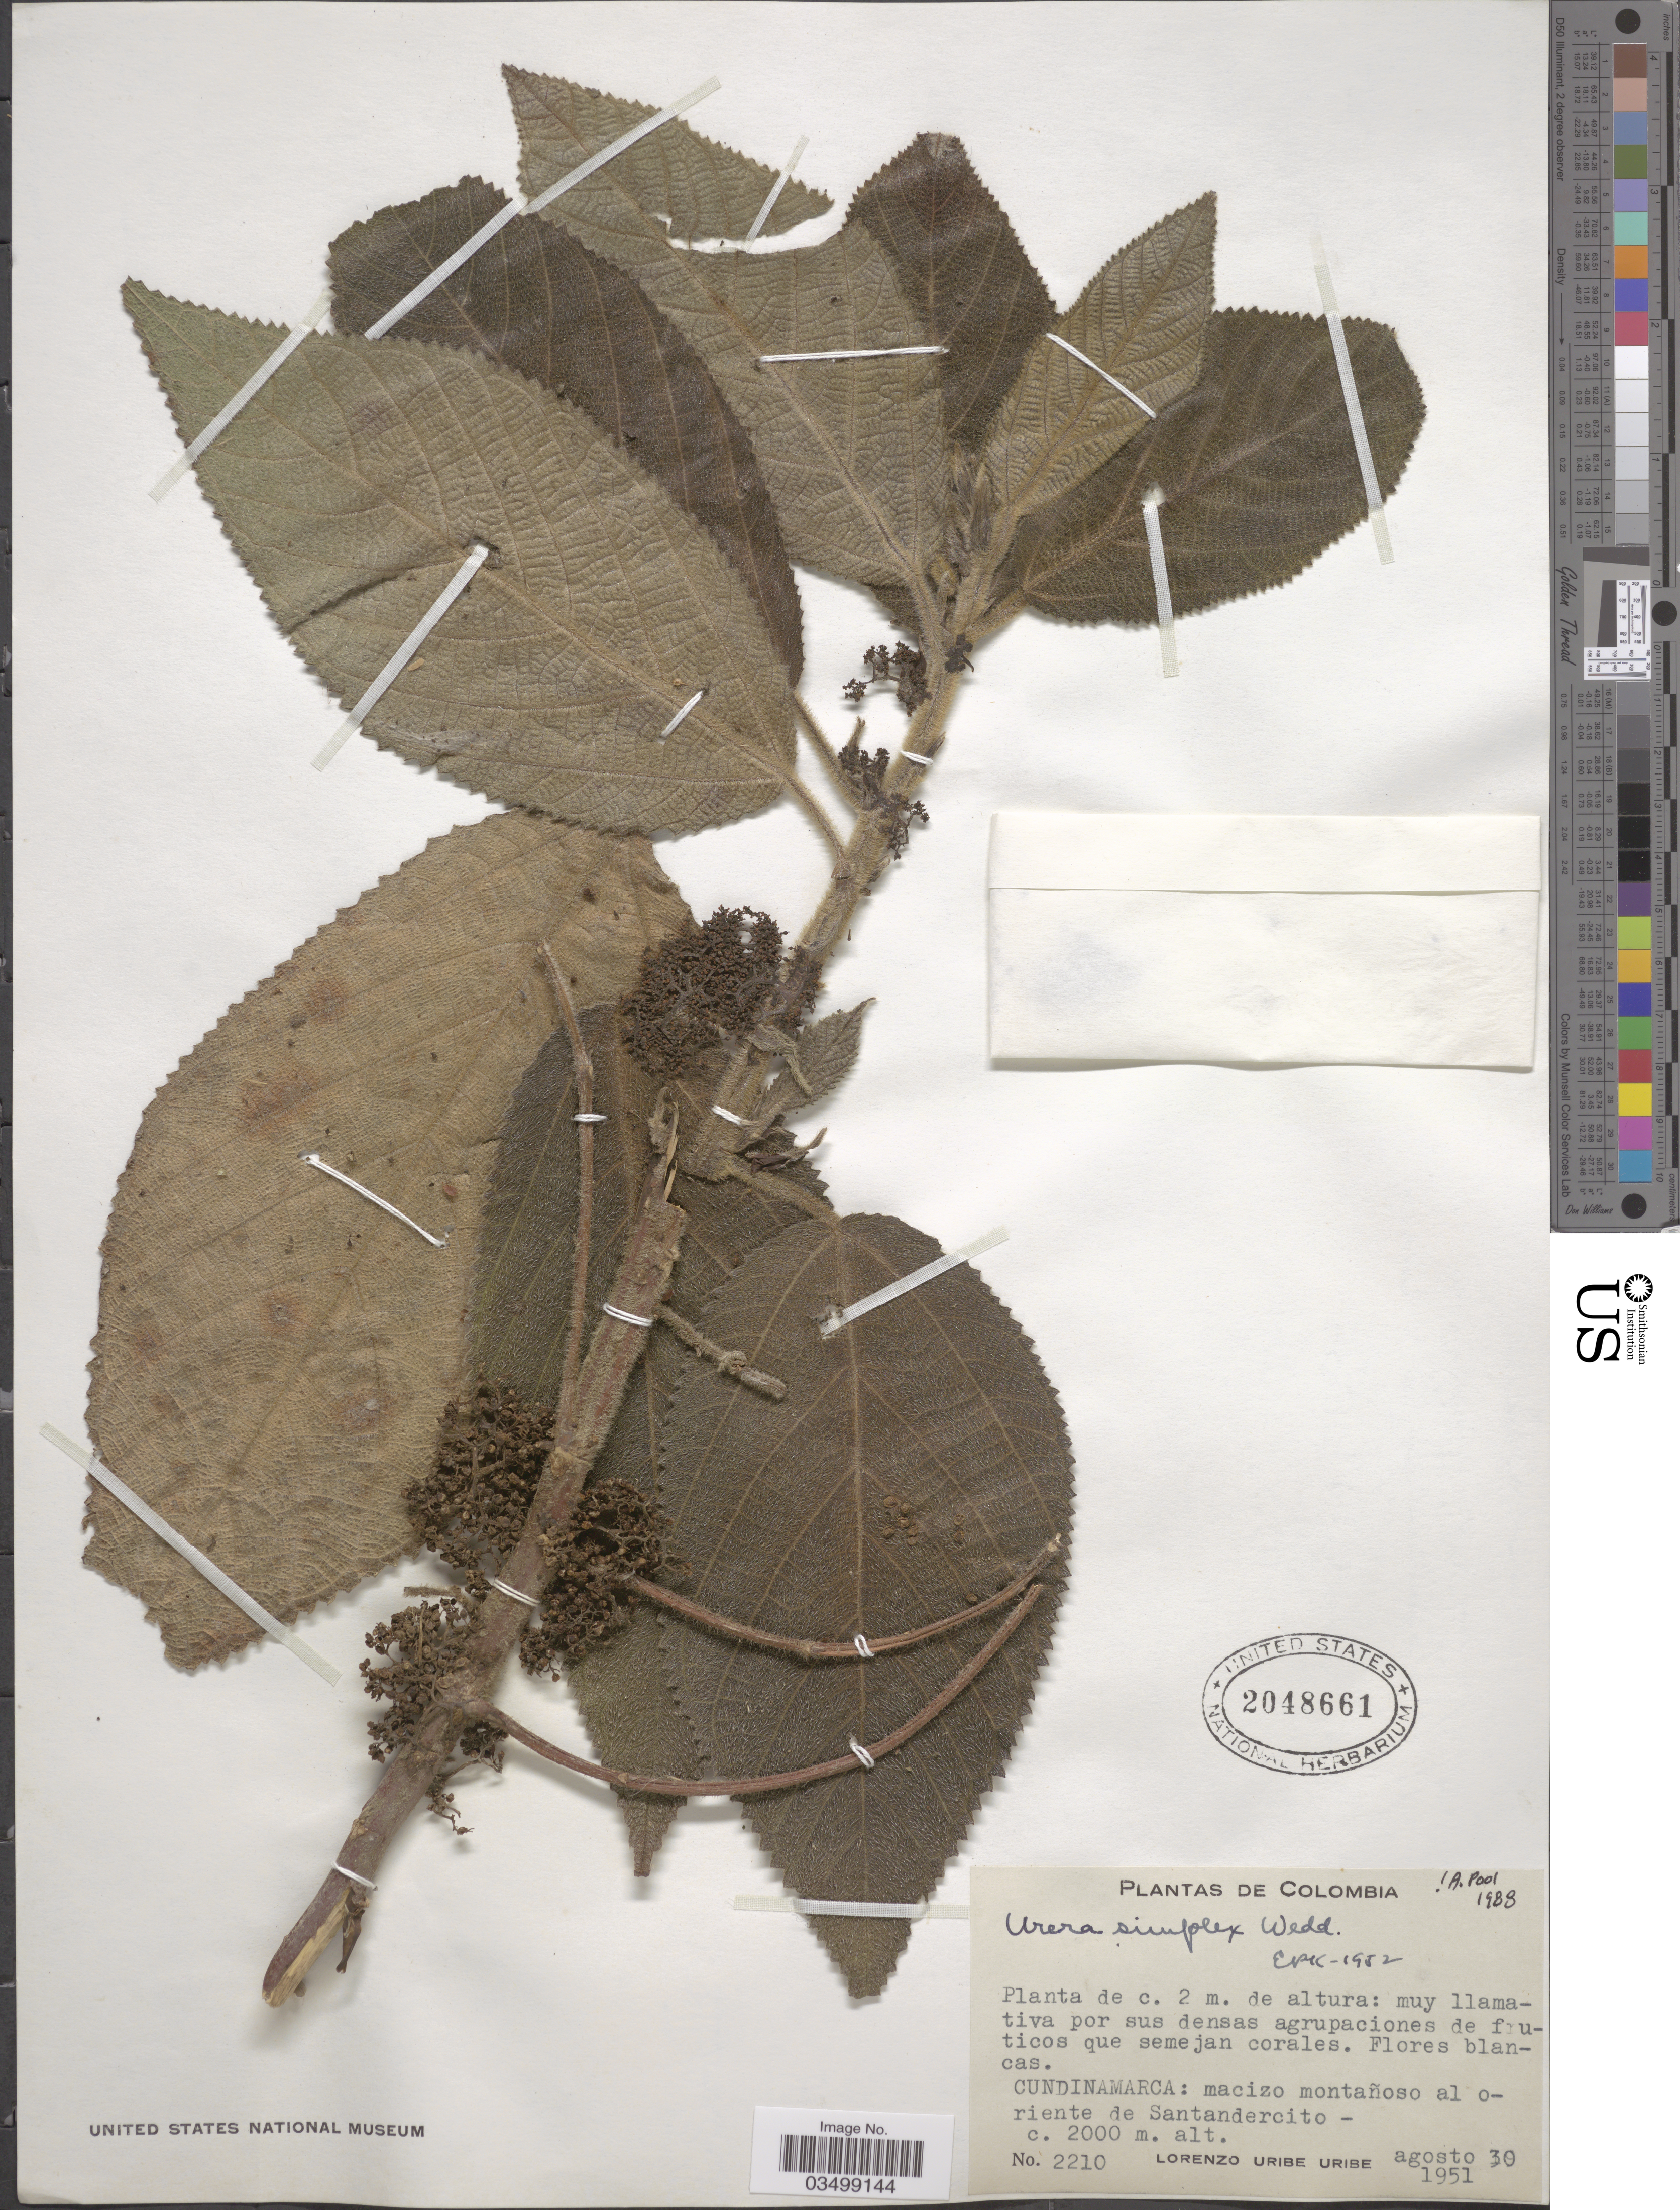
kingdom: Plantae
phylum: Tracheophyta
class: Magnoliopsida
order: Rosales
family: Urticaceae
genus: Urera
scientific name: Urera simplex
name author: Wedd.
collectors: L. Uribe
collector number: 2210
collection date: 1951-08-30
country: Colombia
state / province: Cundinamarca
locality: Macizo montañoso al oriente de Santandercito.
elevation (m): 2000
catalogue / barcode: US 2048661